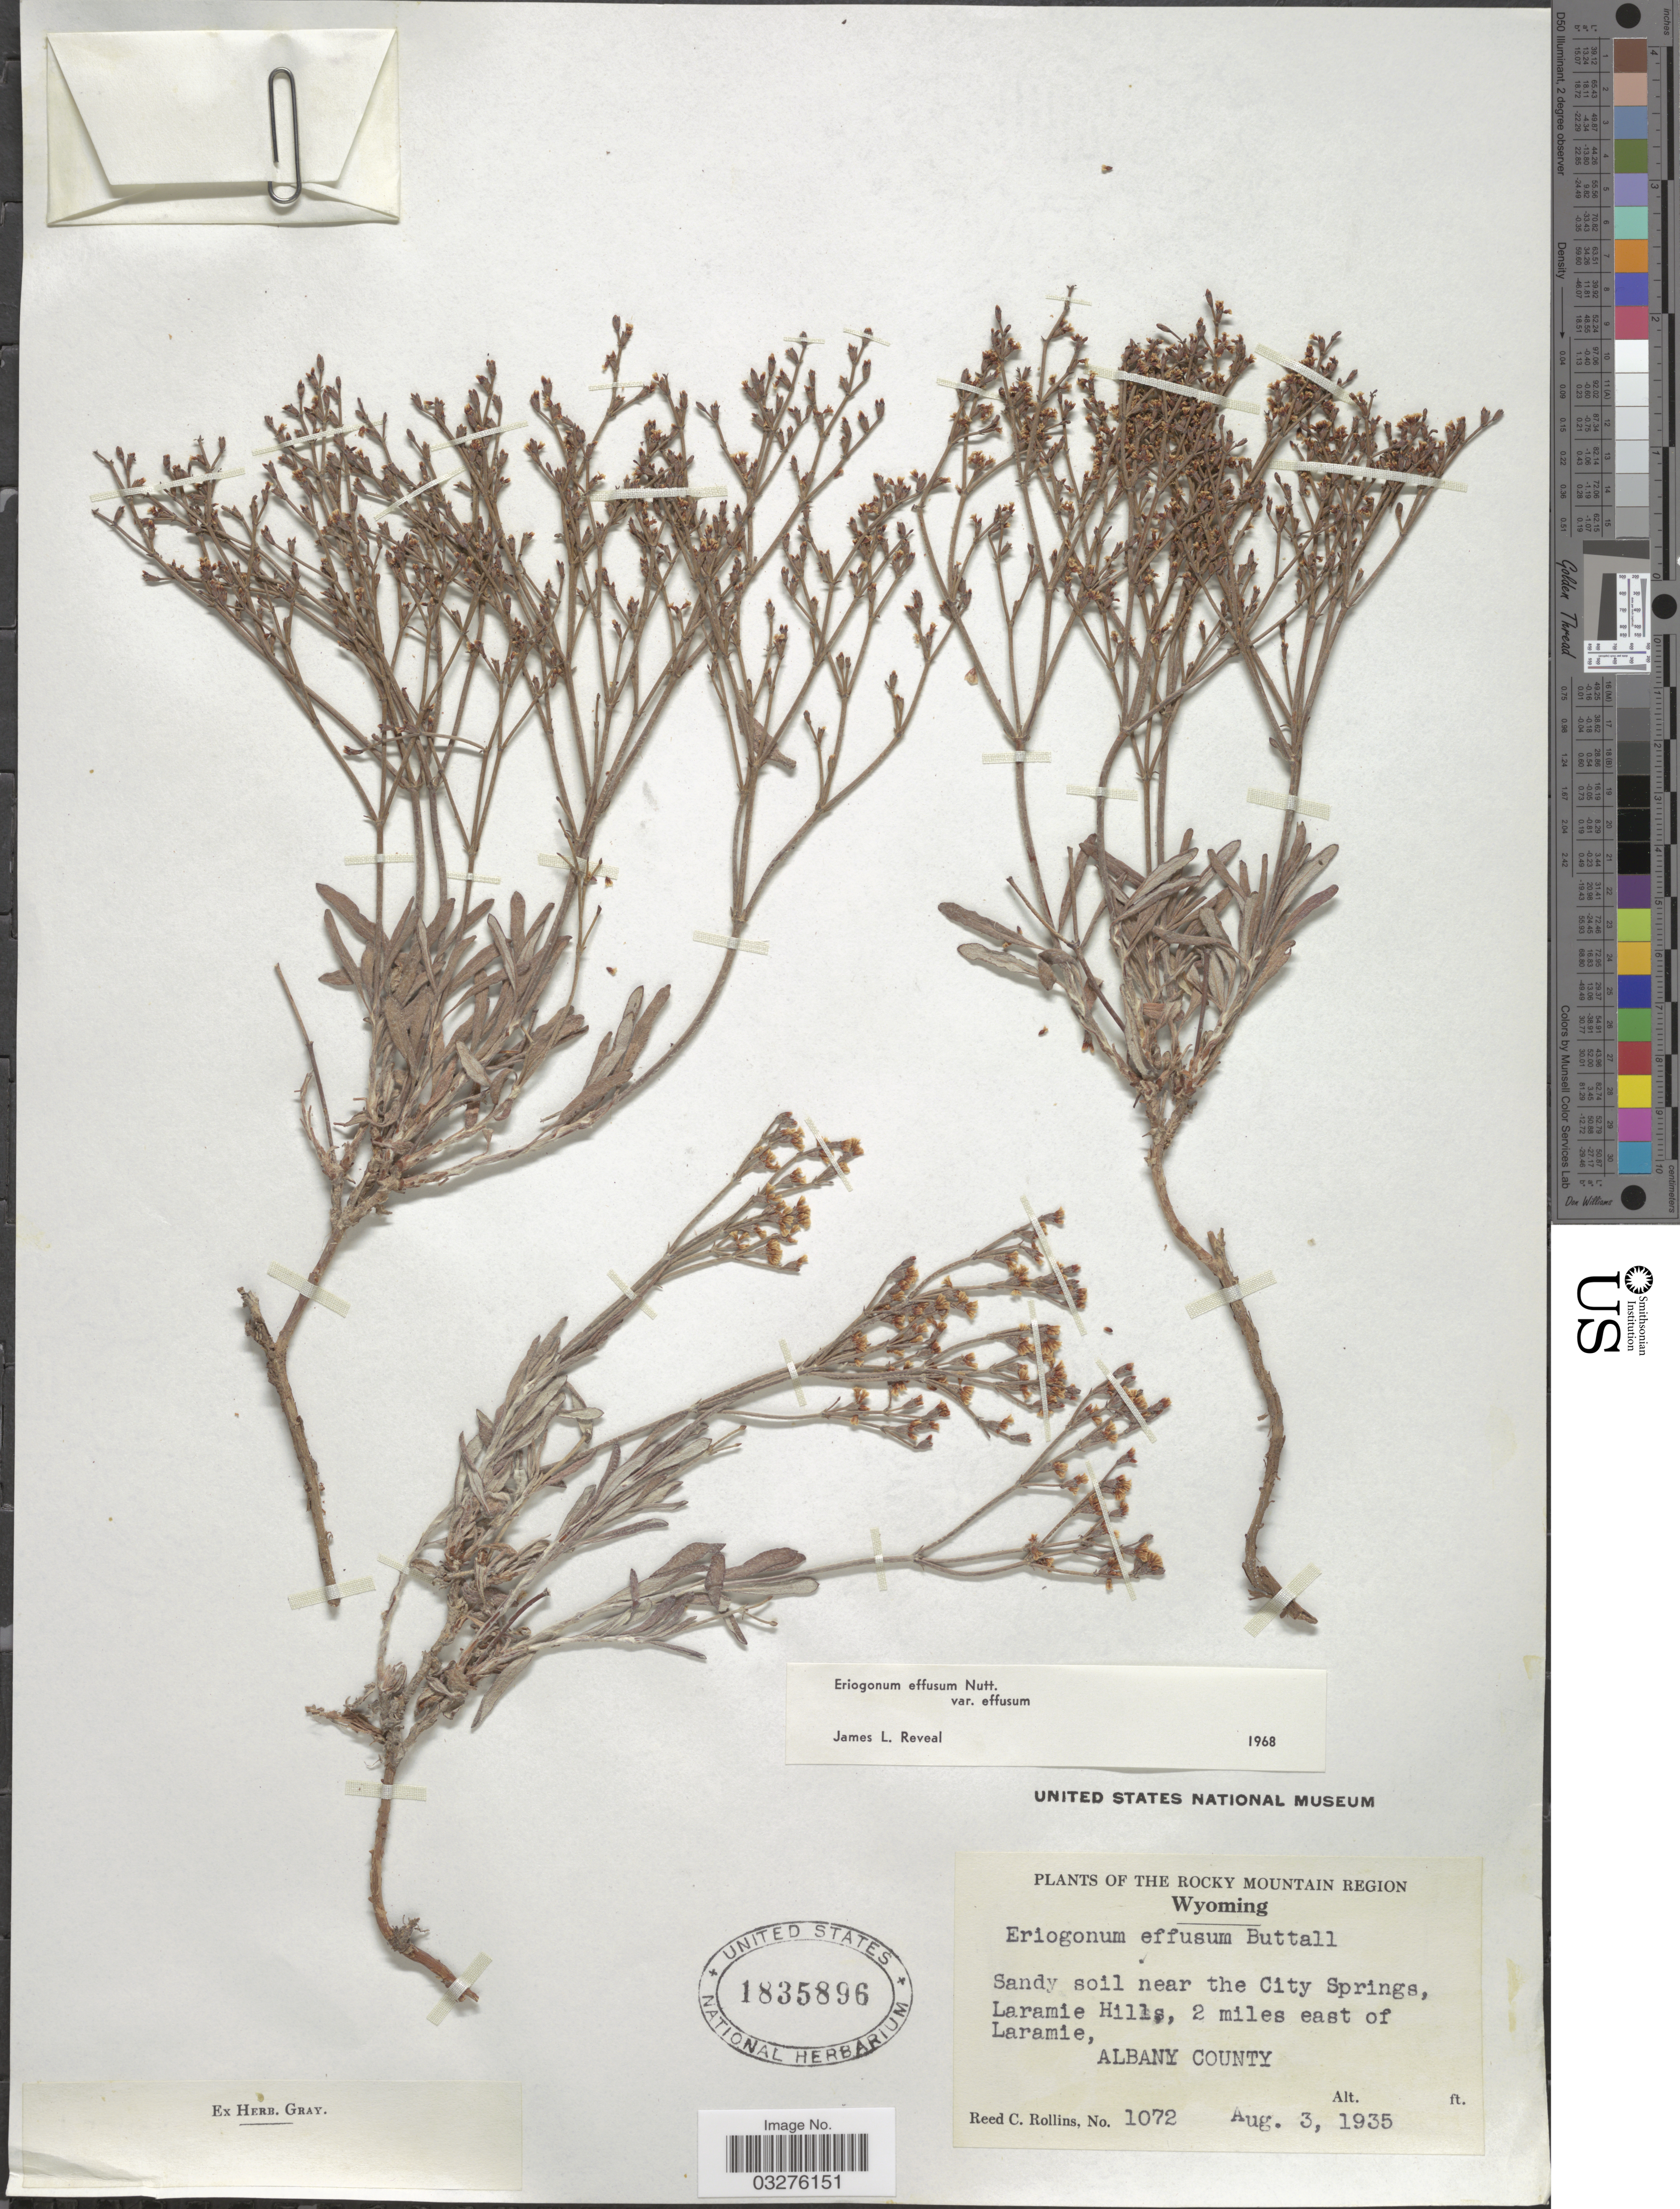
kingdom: Plantae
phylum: Tracheophyta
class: Magnoliopsida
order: Caryophyllales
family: Polygonaceae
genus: Eriogonum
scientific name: Eriogonum effusum var. effusum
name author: Nutt.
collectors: R. C. Rollins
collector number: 1072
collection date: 1935-08-03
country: United States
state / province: Wyoming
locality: Sandy soil near the City Springs, Laramie Hills, 2 miles east of Laramie, Albany County.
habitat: sandy soil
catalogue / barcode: US 1835896